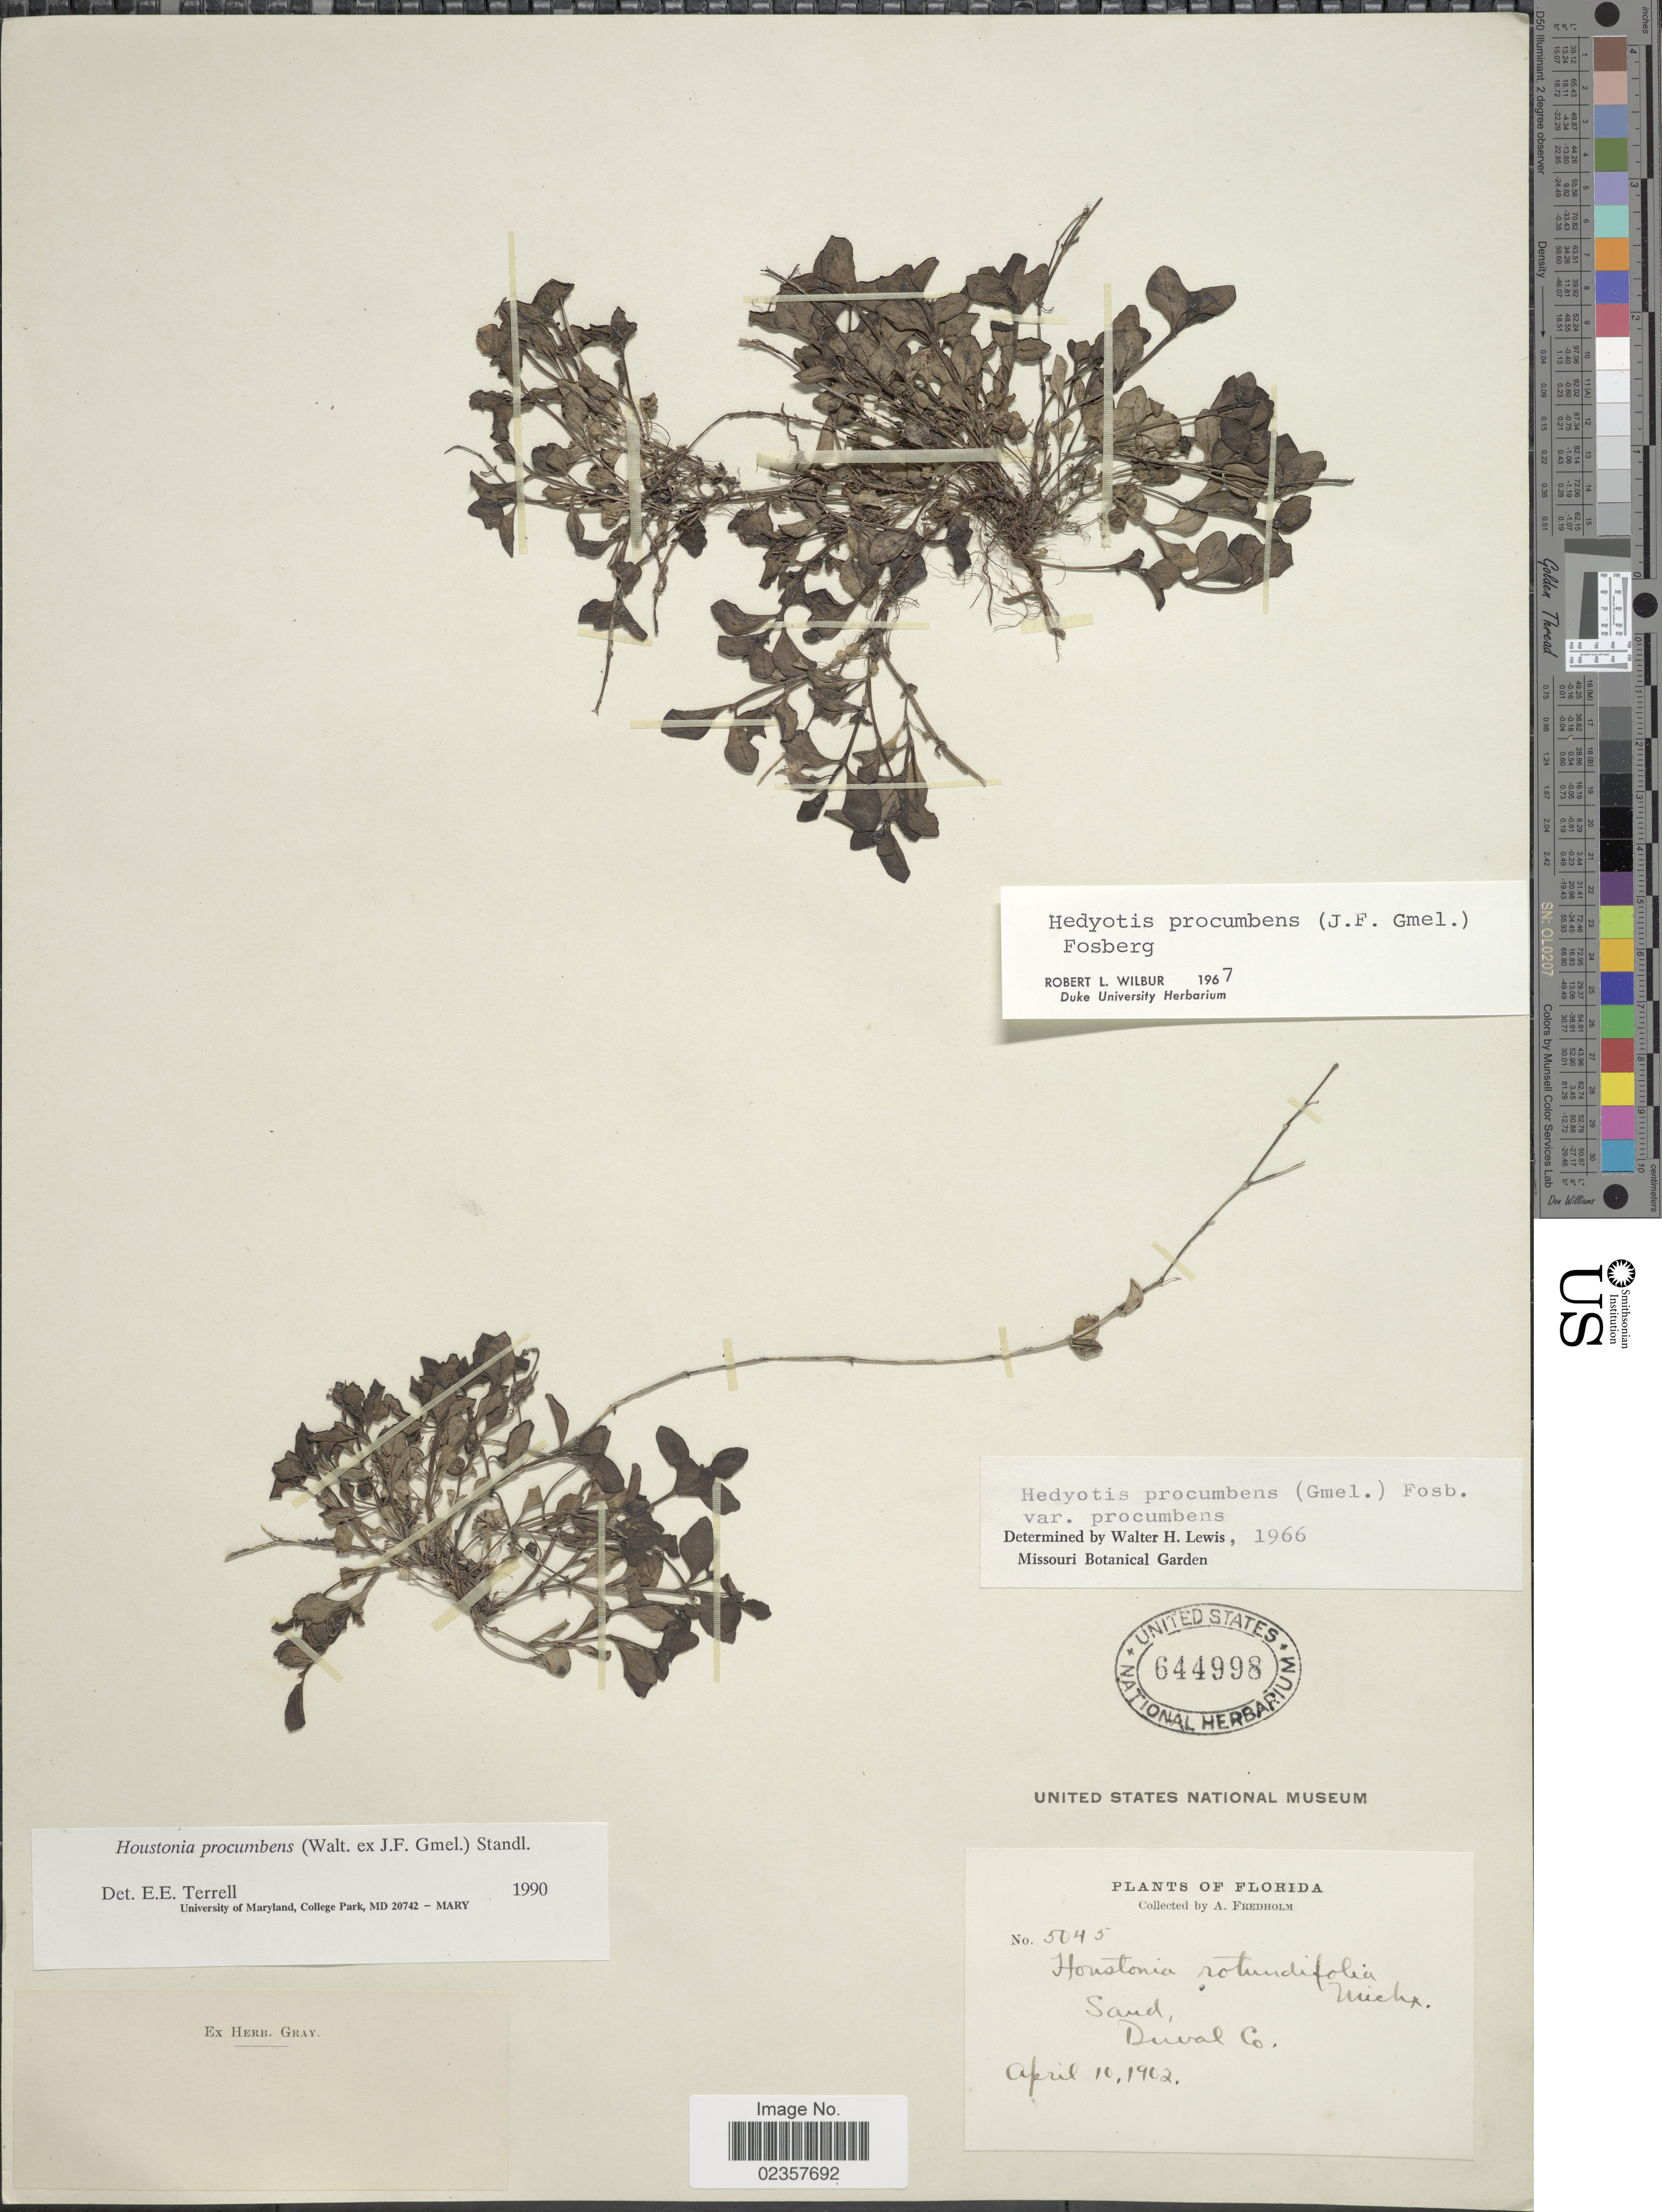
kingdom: Plantae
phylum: Tracheophyta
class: Magnoliopsida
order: Gentianales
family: Rubiaceae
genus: Houstonia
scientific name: Houstonia procumbens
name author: (Walter ex J.F. Gmel.) Standl.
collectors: A. Fredholm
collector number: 5045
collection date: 1902-04-10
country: United States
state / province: Florida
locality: Florida, Sand Duval Co.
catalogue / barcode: US 644998